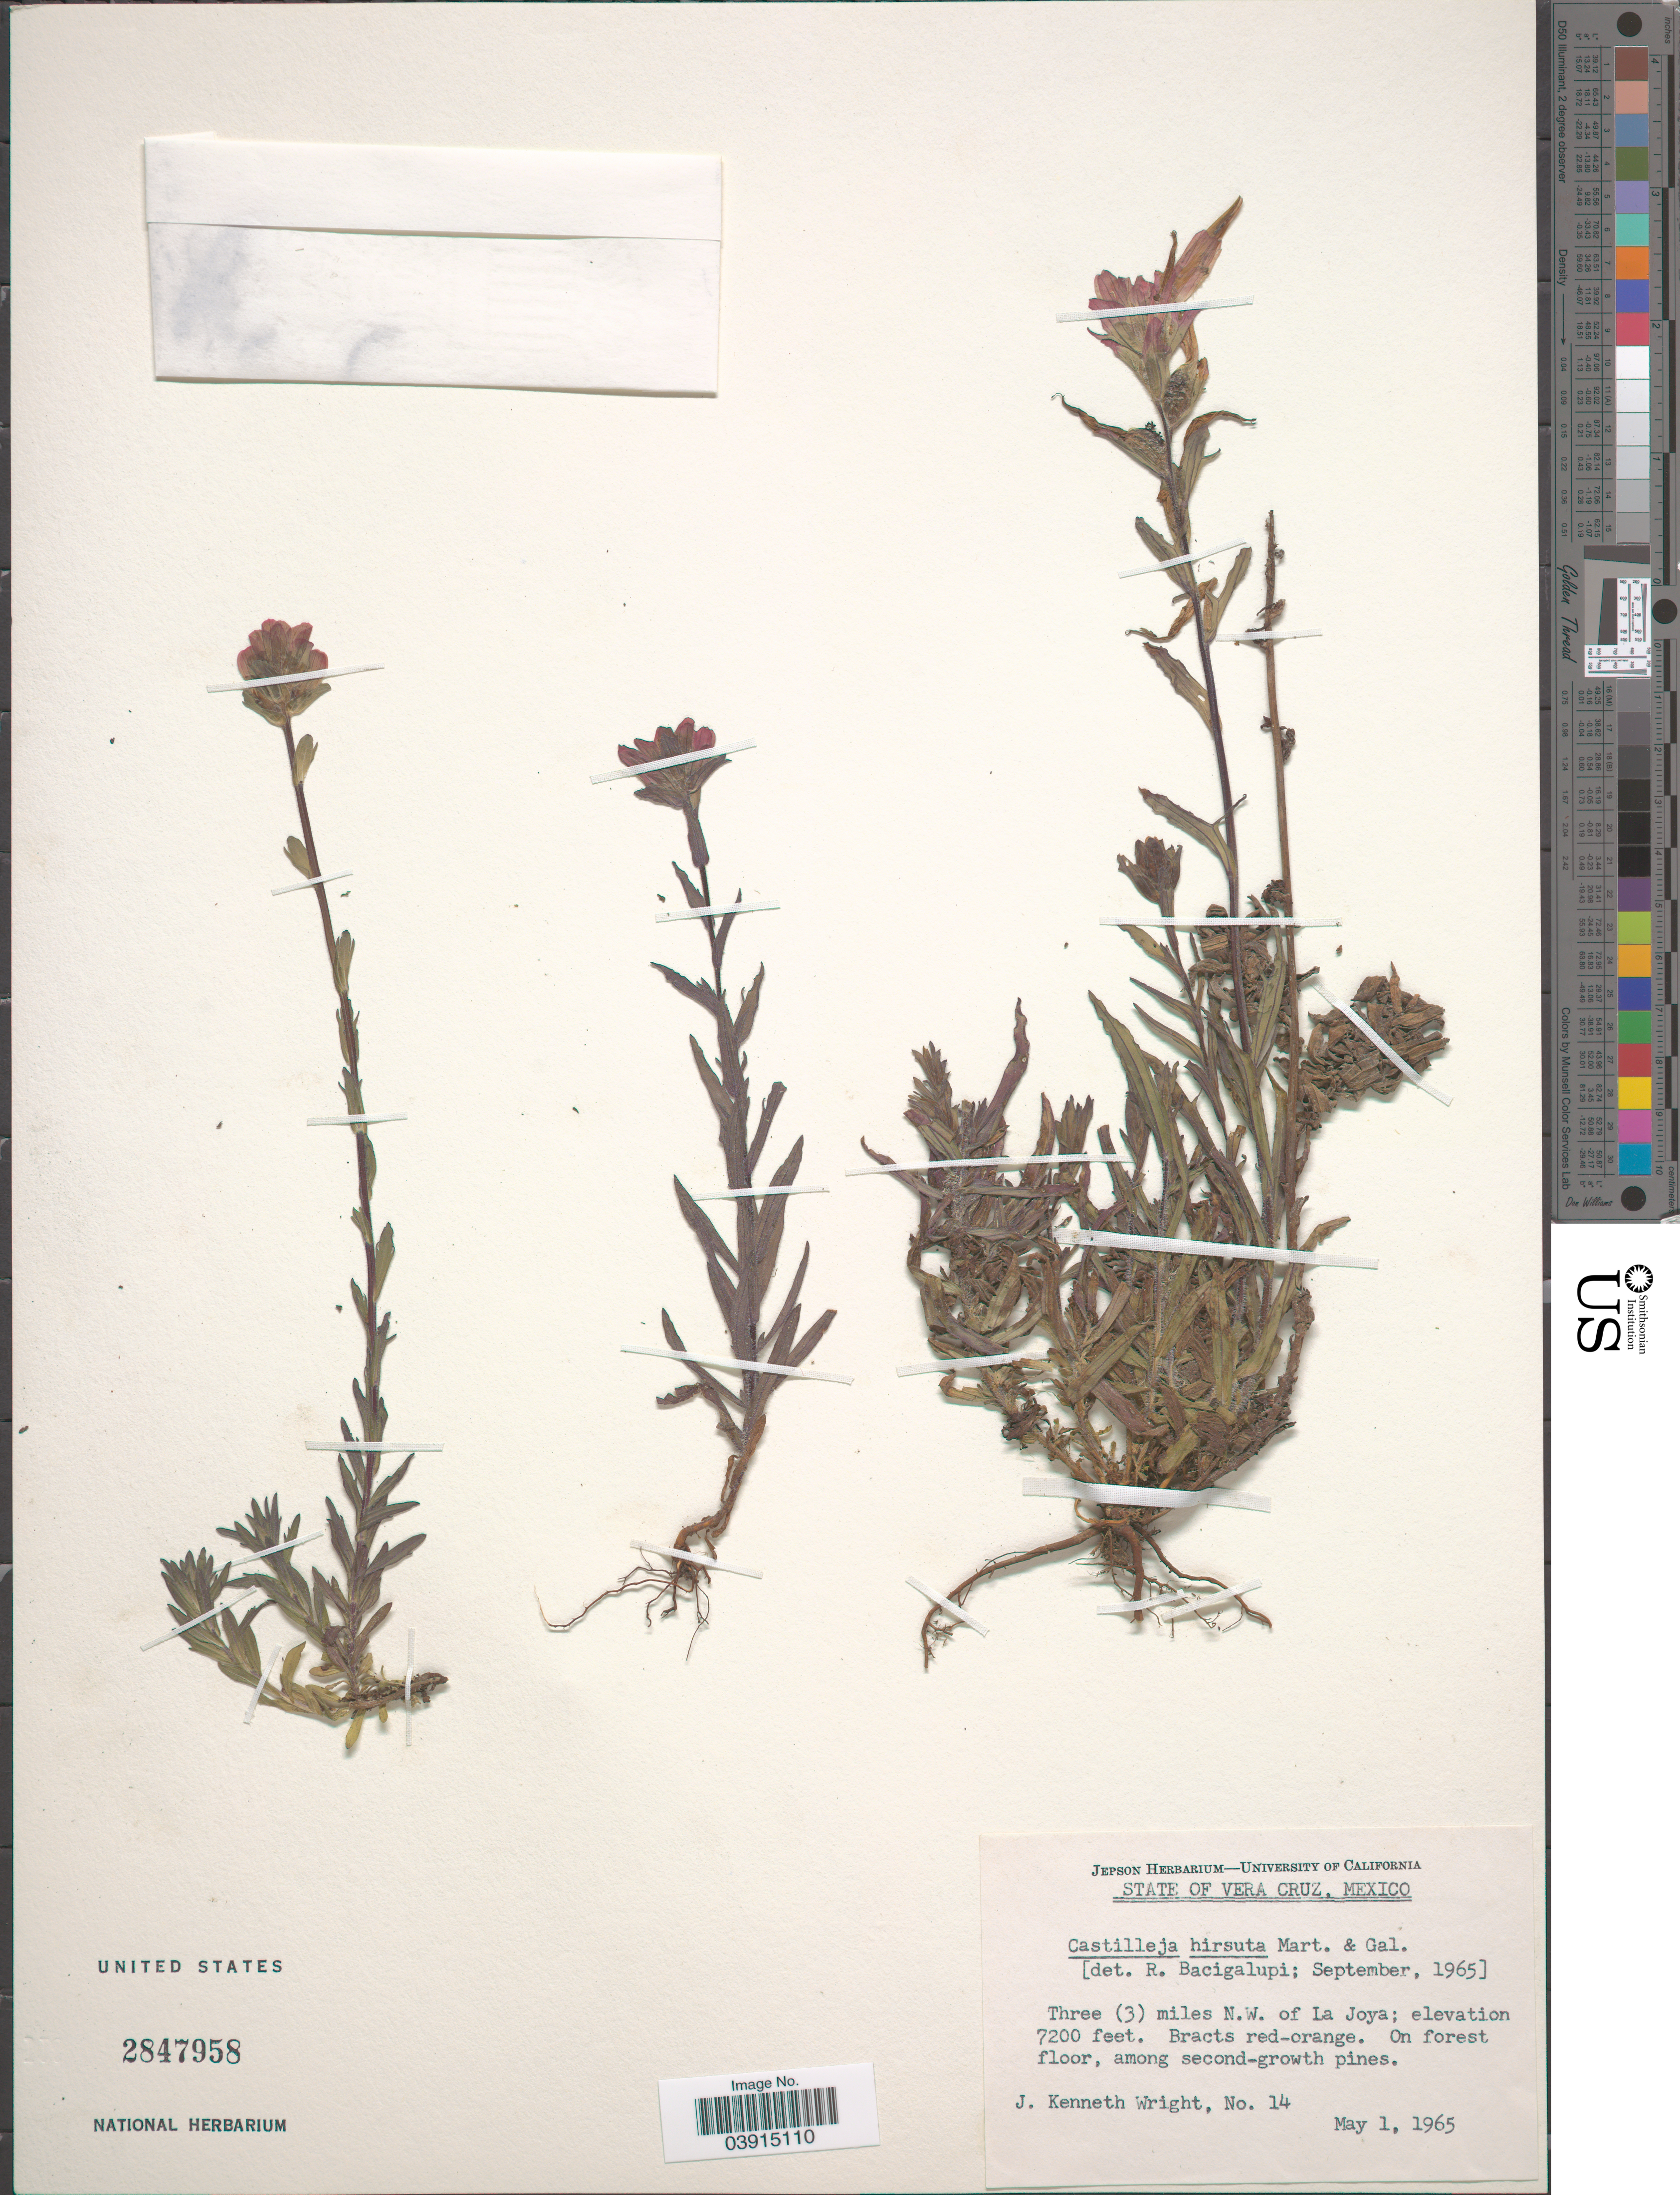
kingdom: Plantae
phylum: Tracheophyta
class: Magnoliopsida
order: Lamiales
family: Orobanchaceae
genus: Castilleja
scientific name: Castilleja hirsuta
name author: M. Martens & Galeotti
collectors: J. K. Wright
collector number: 14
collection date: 1965-05-01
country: Mexico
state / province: Veracruz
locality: State of Vera Cruz. Three (3) miles N.W. of La Joya. On forest floor, among second-growth pines.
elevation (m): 2195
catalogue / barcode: US 2847958